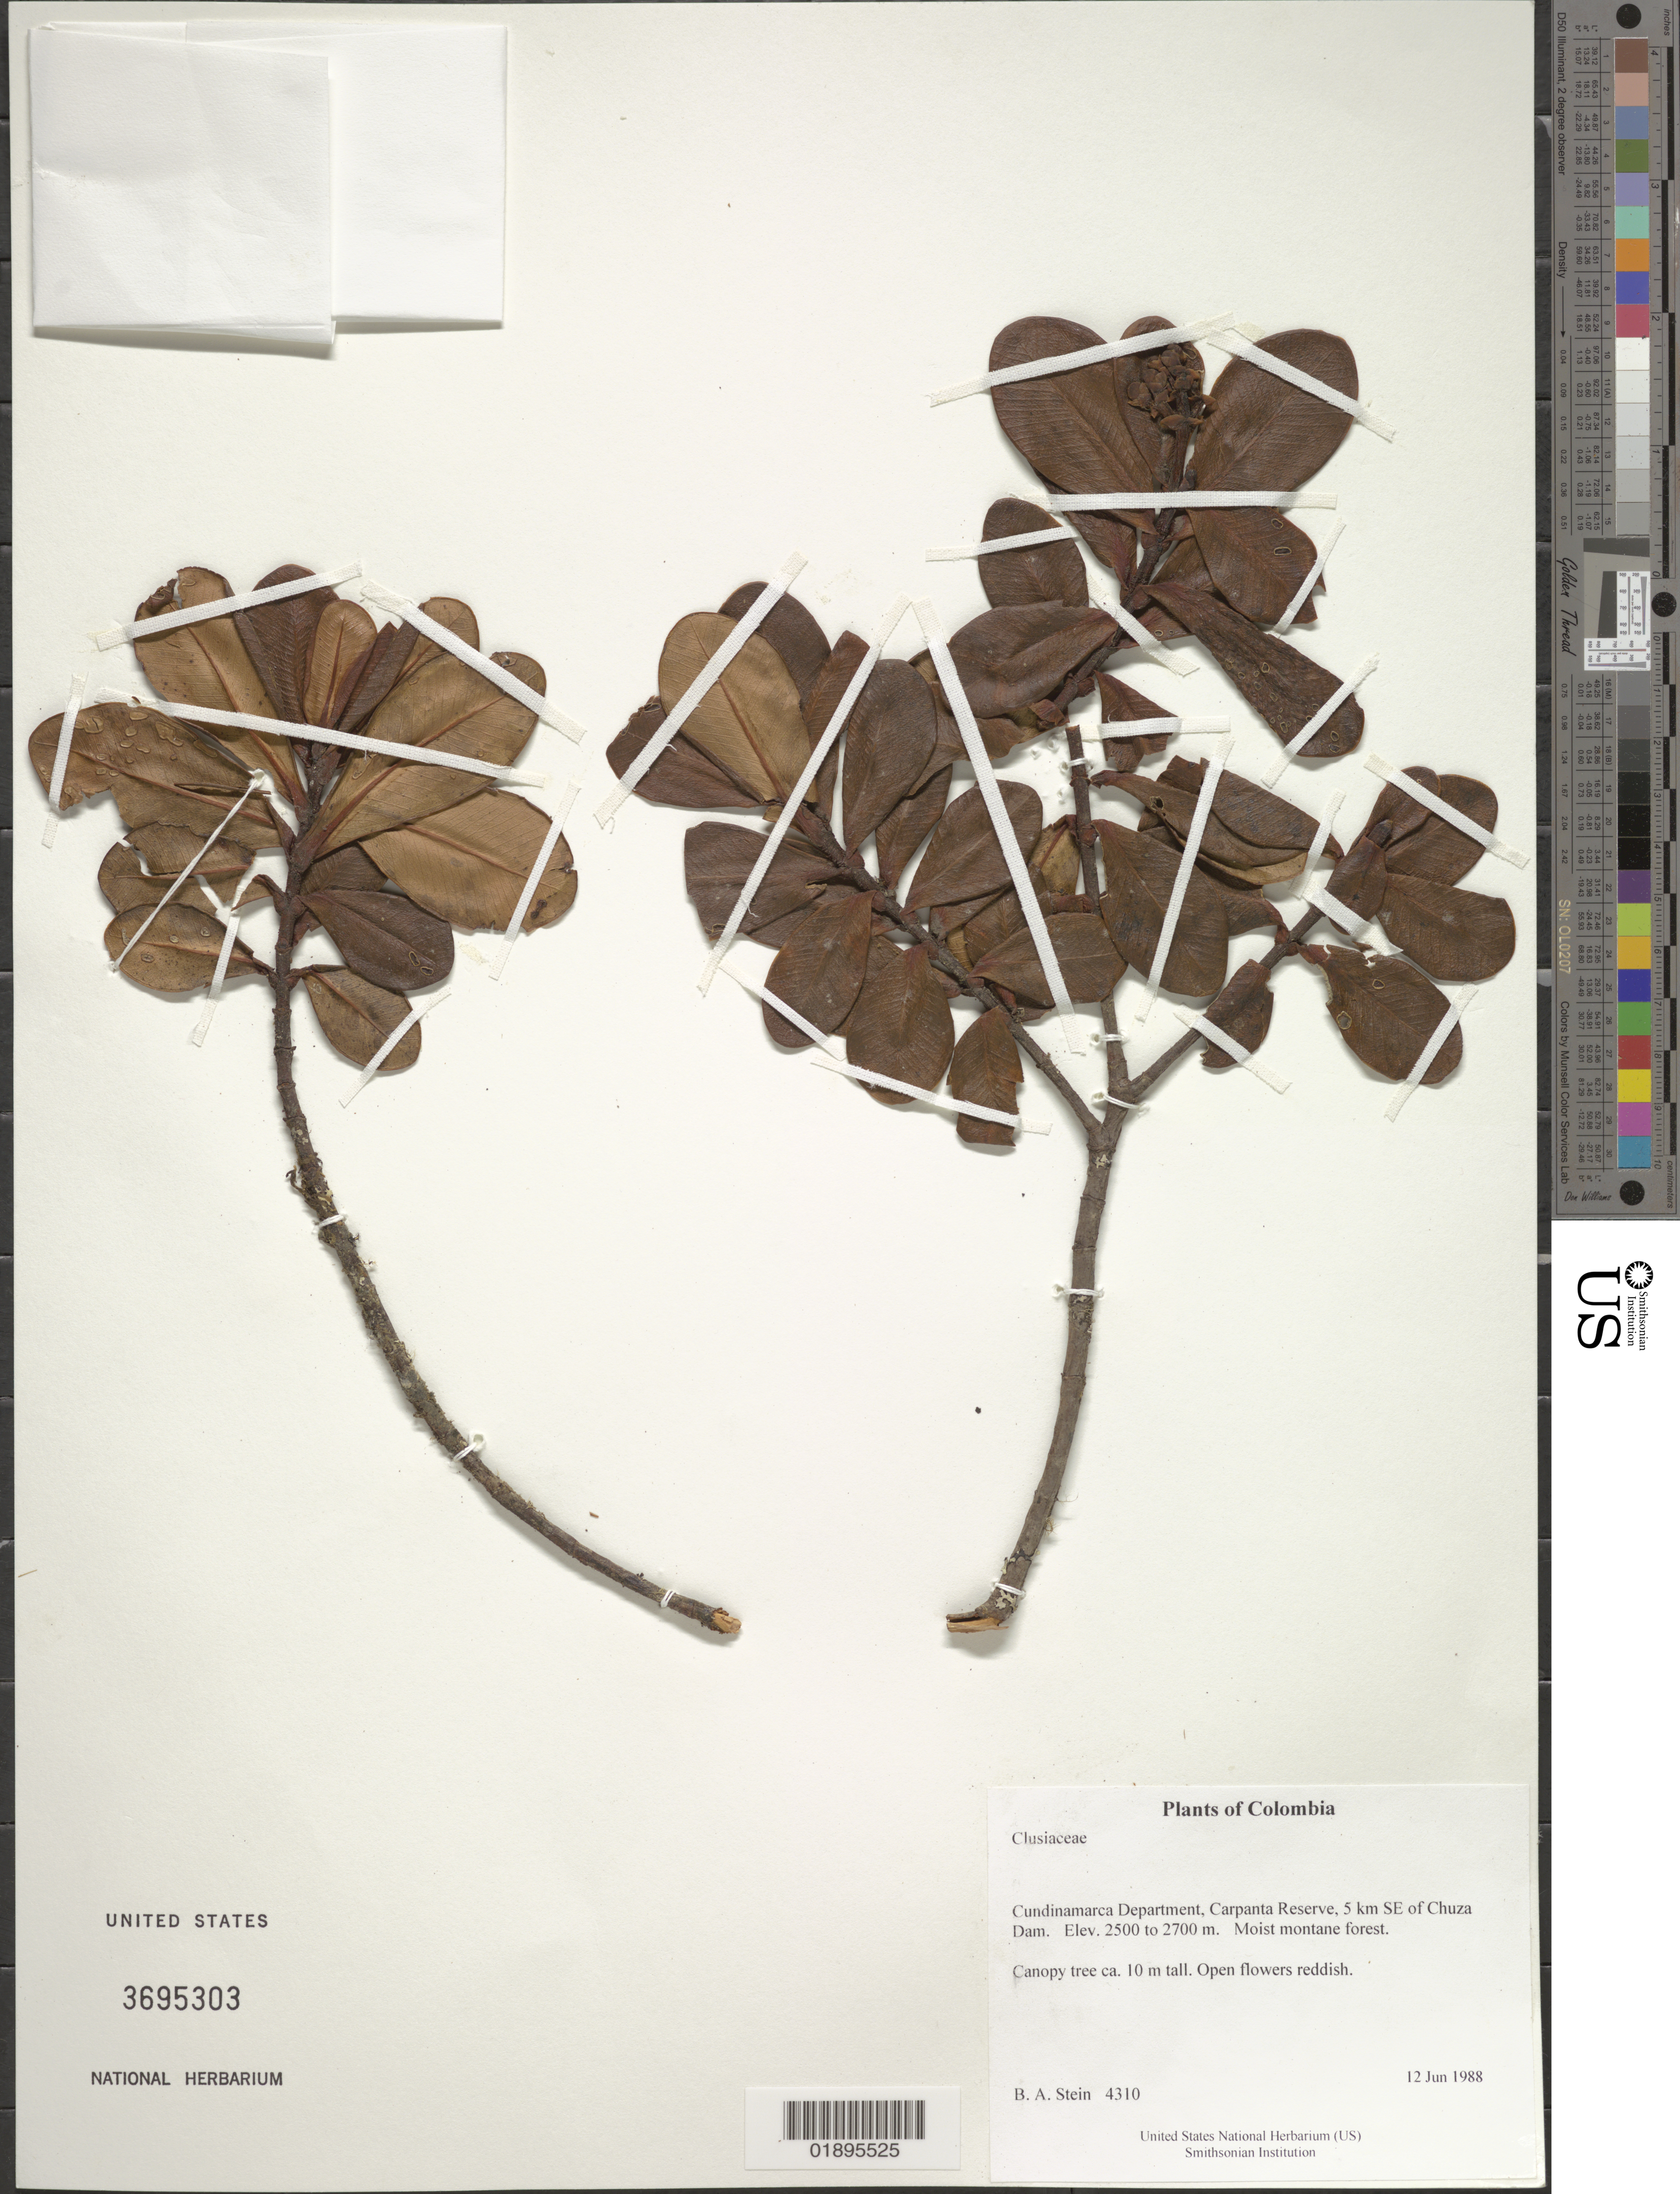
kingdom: Plantae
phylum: Tracheophyta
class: Magnoliopsida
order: Malpighiales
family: Clusiaceae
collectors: B. A. Stein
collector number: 4310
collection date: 1988-06-12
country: Colombia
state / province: Cundinamarca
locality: Carpanta Reserve, 5 km SE of Chuza Dam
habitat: Moist montane forest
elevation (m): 2500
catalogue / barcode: US 3695303